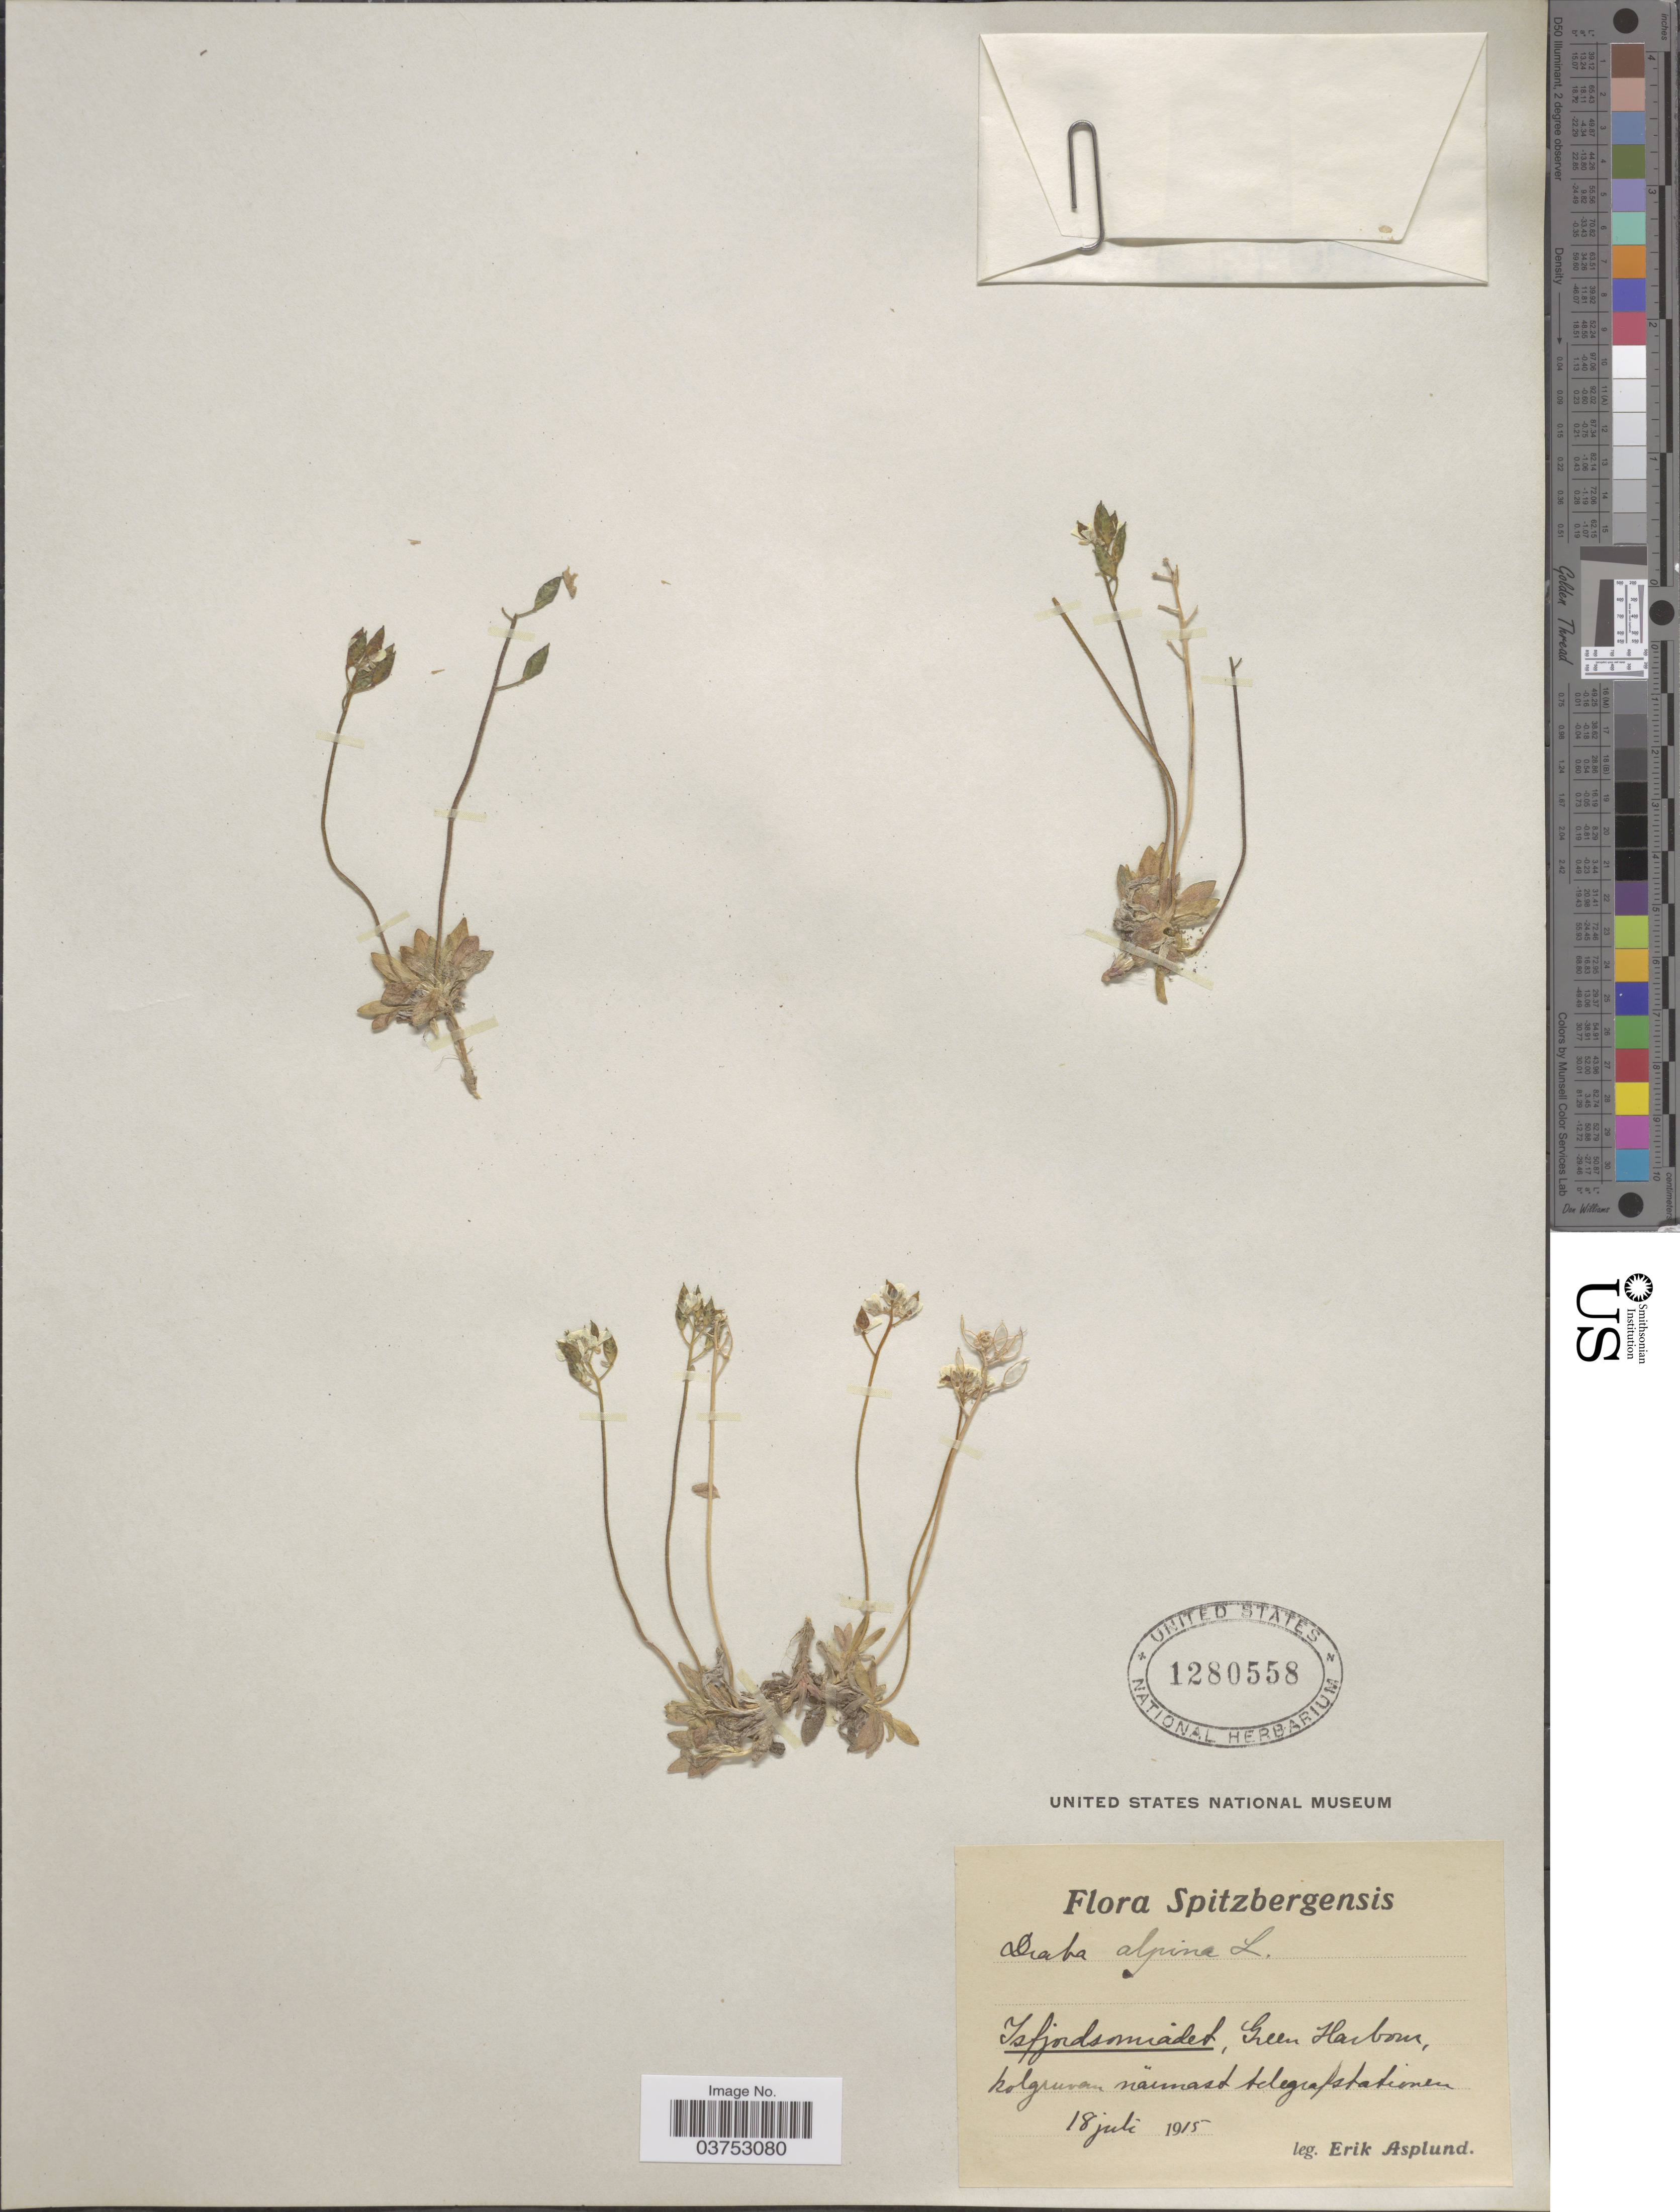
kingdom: Plantae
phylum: Tracheophyta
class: Magnoliopsida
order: Brassicales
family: Brassicaceae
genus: Draba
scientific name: Draba alpina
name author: L.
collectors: E. Asplund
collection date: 1915-07-18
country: Norway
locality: Spitzbergensis. Isfjordsomradet, Green Harbour, kolgrunen narmast telegrafstationen.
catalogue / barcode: US 1280558